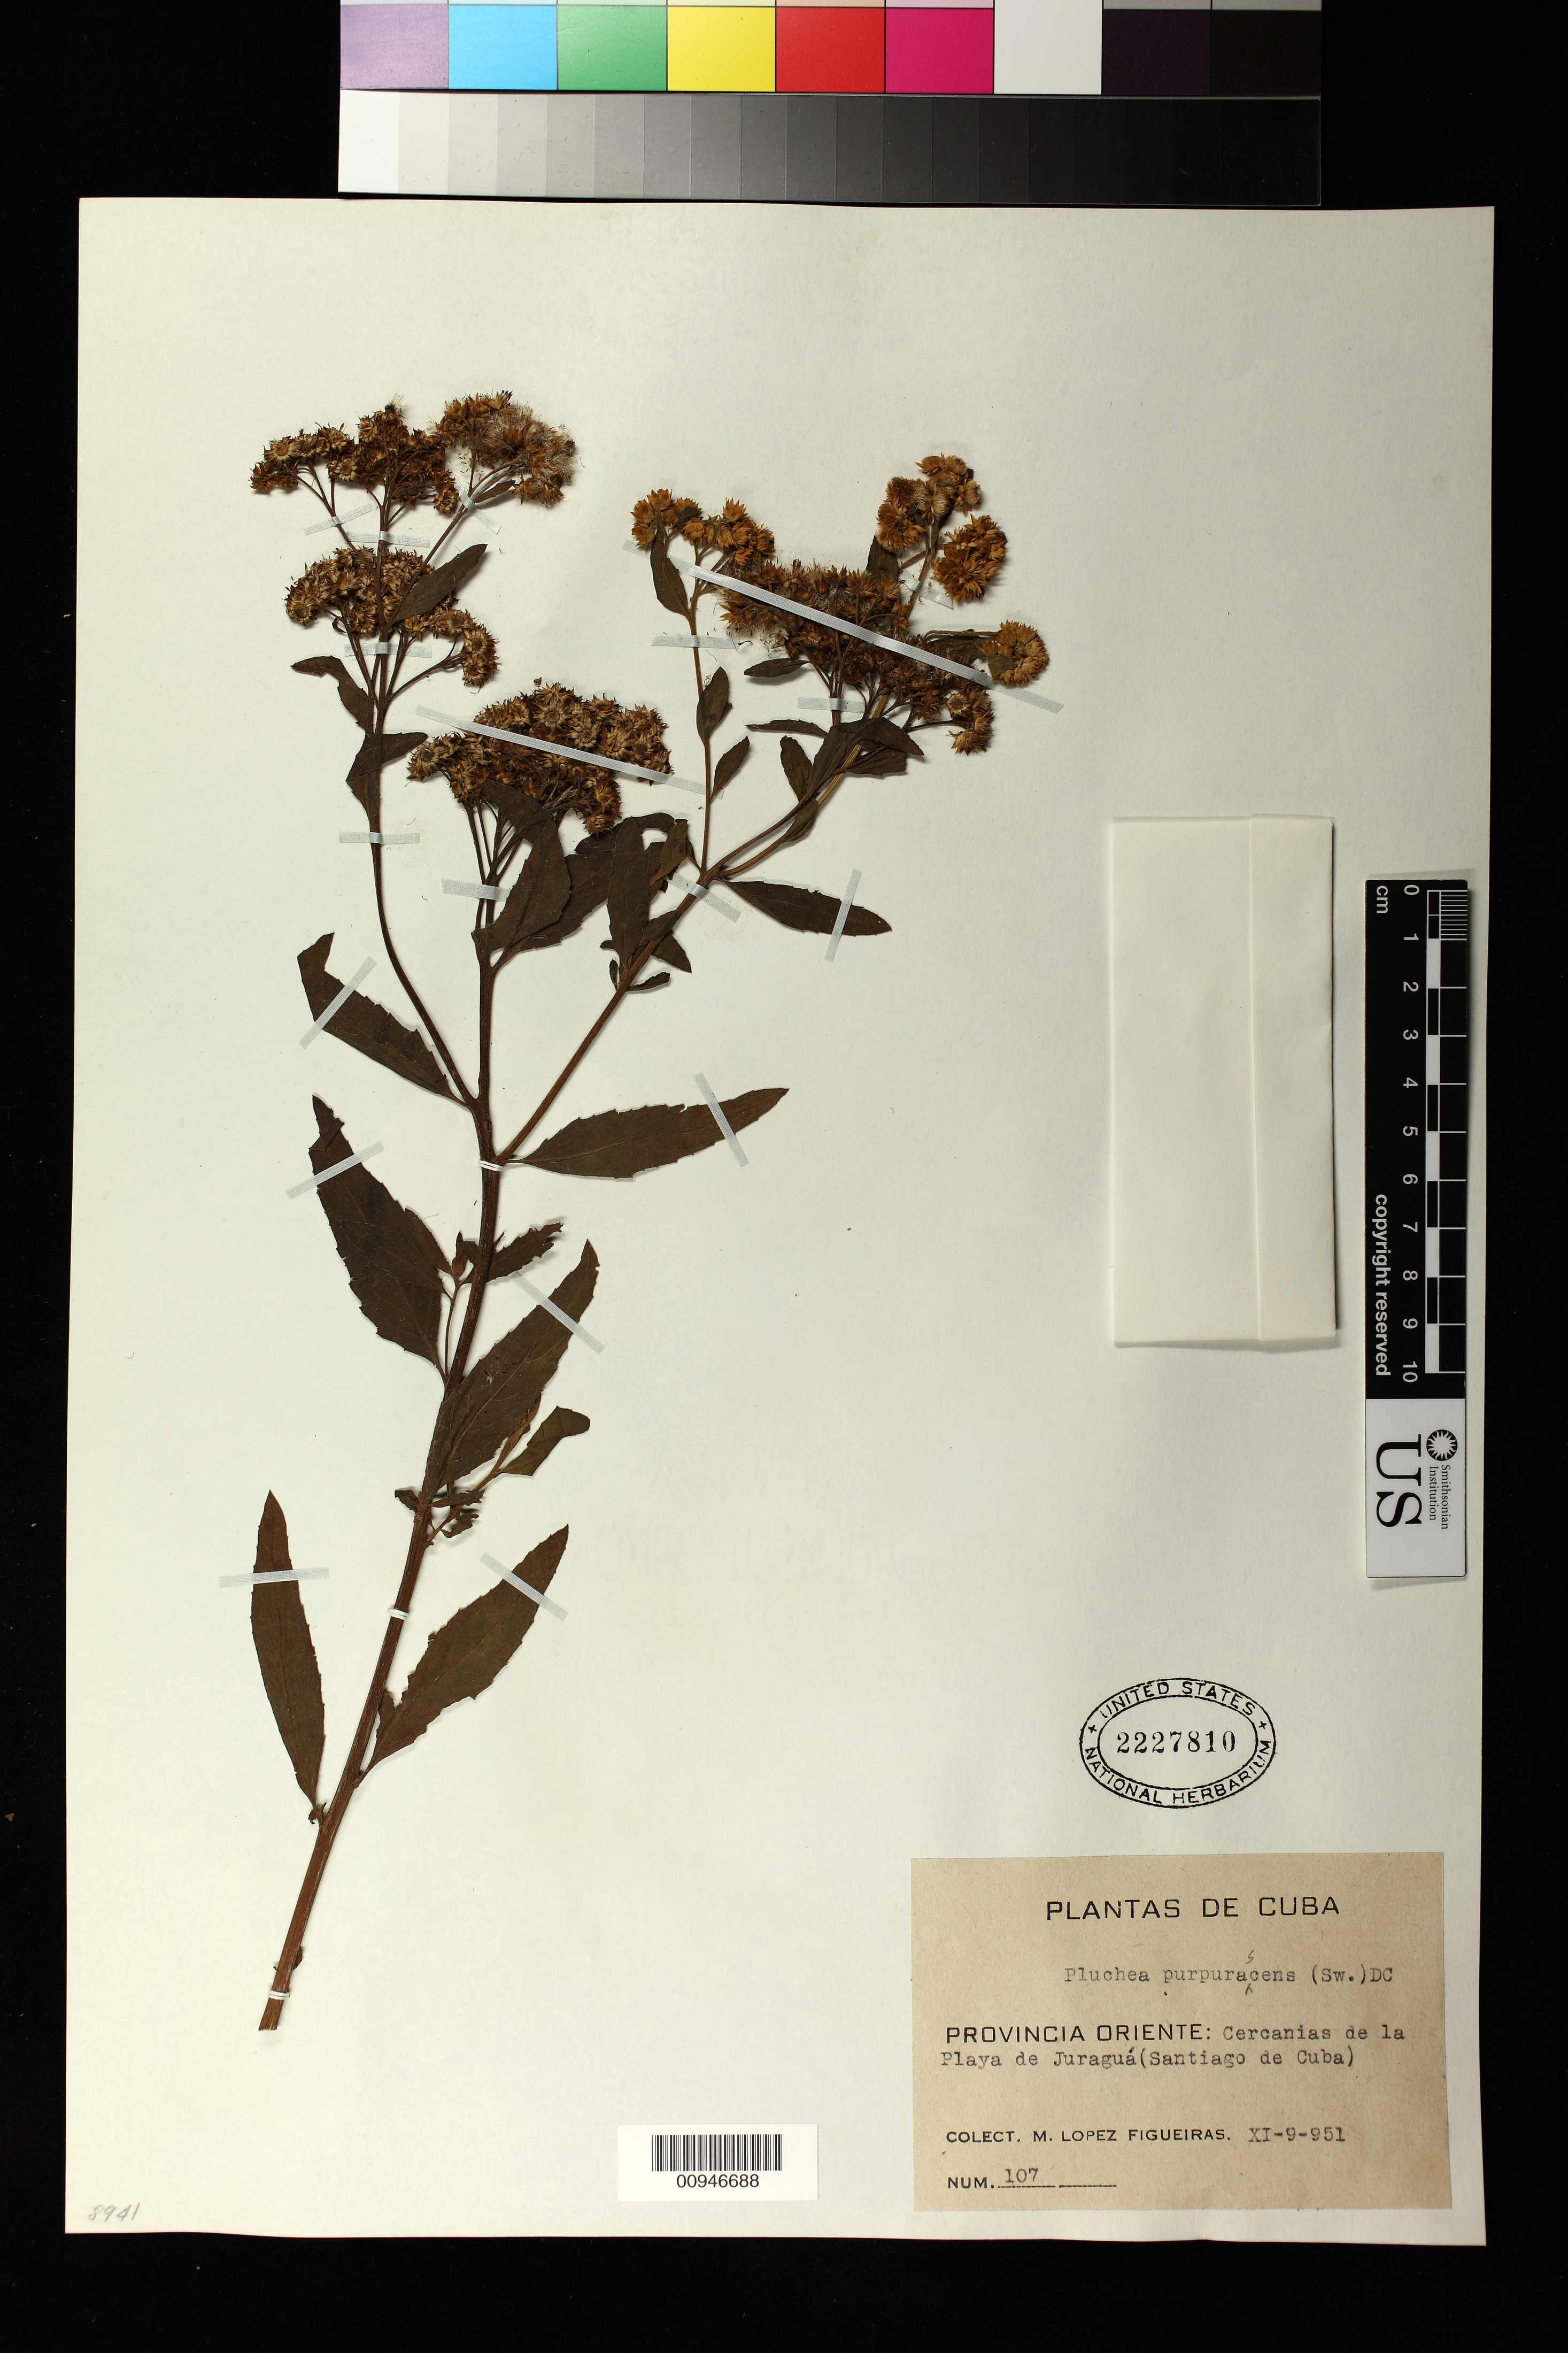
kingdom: Plantae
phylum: Tracheophyta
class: Magnoliopsida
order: Asterales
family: Asteraceae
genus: Pluchea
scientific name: Pluchea odorata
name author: (L.) Cass.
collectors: M. López Figueiras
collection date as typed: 09 Nov 1951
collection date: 1951-11-09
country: Cuba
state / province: Santiago de Cuba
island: Cuba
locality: Cercanias de la Playa de Juraguá (Santiago de Cuba)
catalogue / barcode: US 2227810